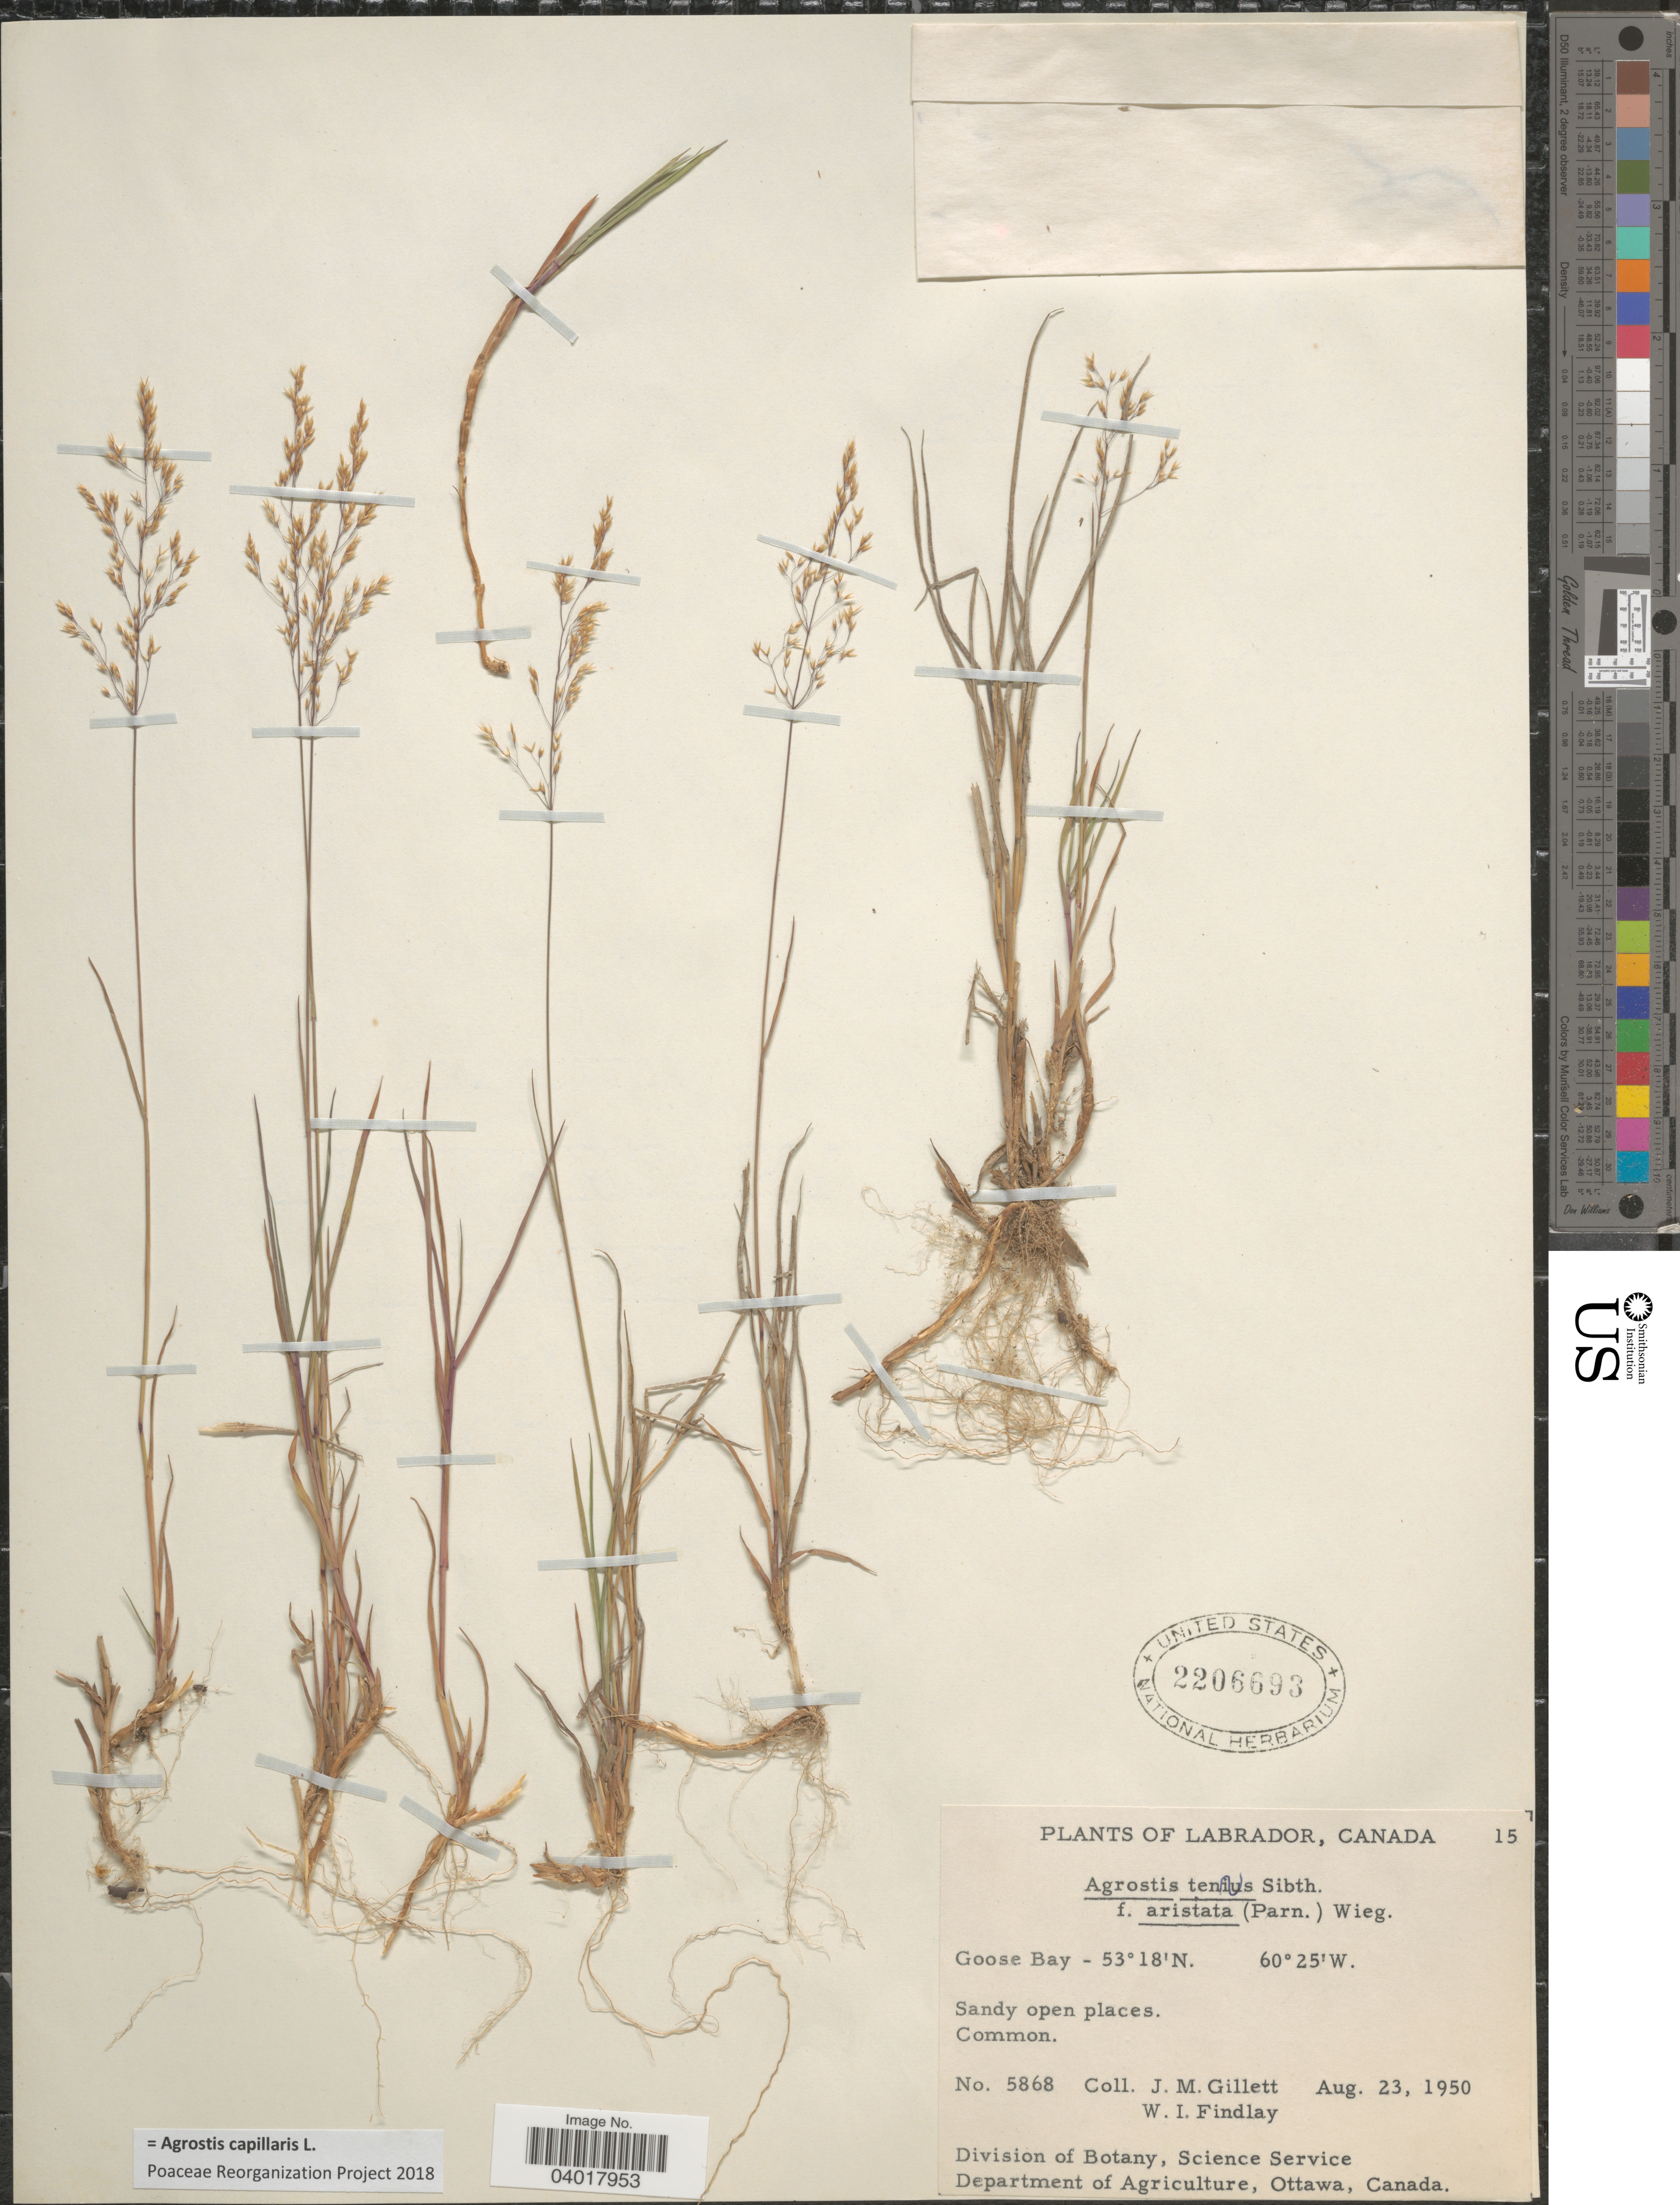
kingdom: Plantae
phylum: Tracheophyta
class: Liliopsida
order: Poales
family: Poaceae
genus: Agrostis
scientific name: Agrostis capillaris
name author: L.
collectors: J. M. Gillett & W. Findlay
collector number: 5868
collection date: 1950-08-23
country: Canada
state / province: Newfoundland and Labrador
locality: Labrador. Goose Bay.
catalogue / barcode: US 2206693